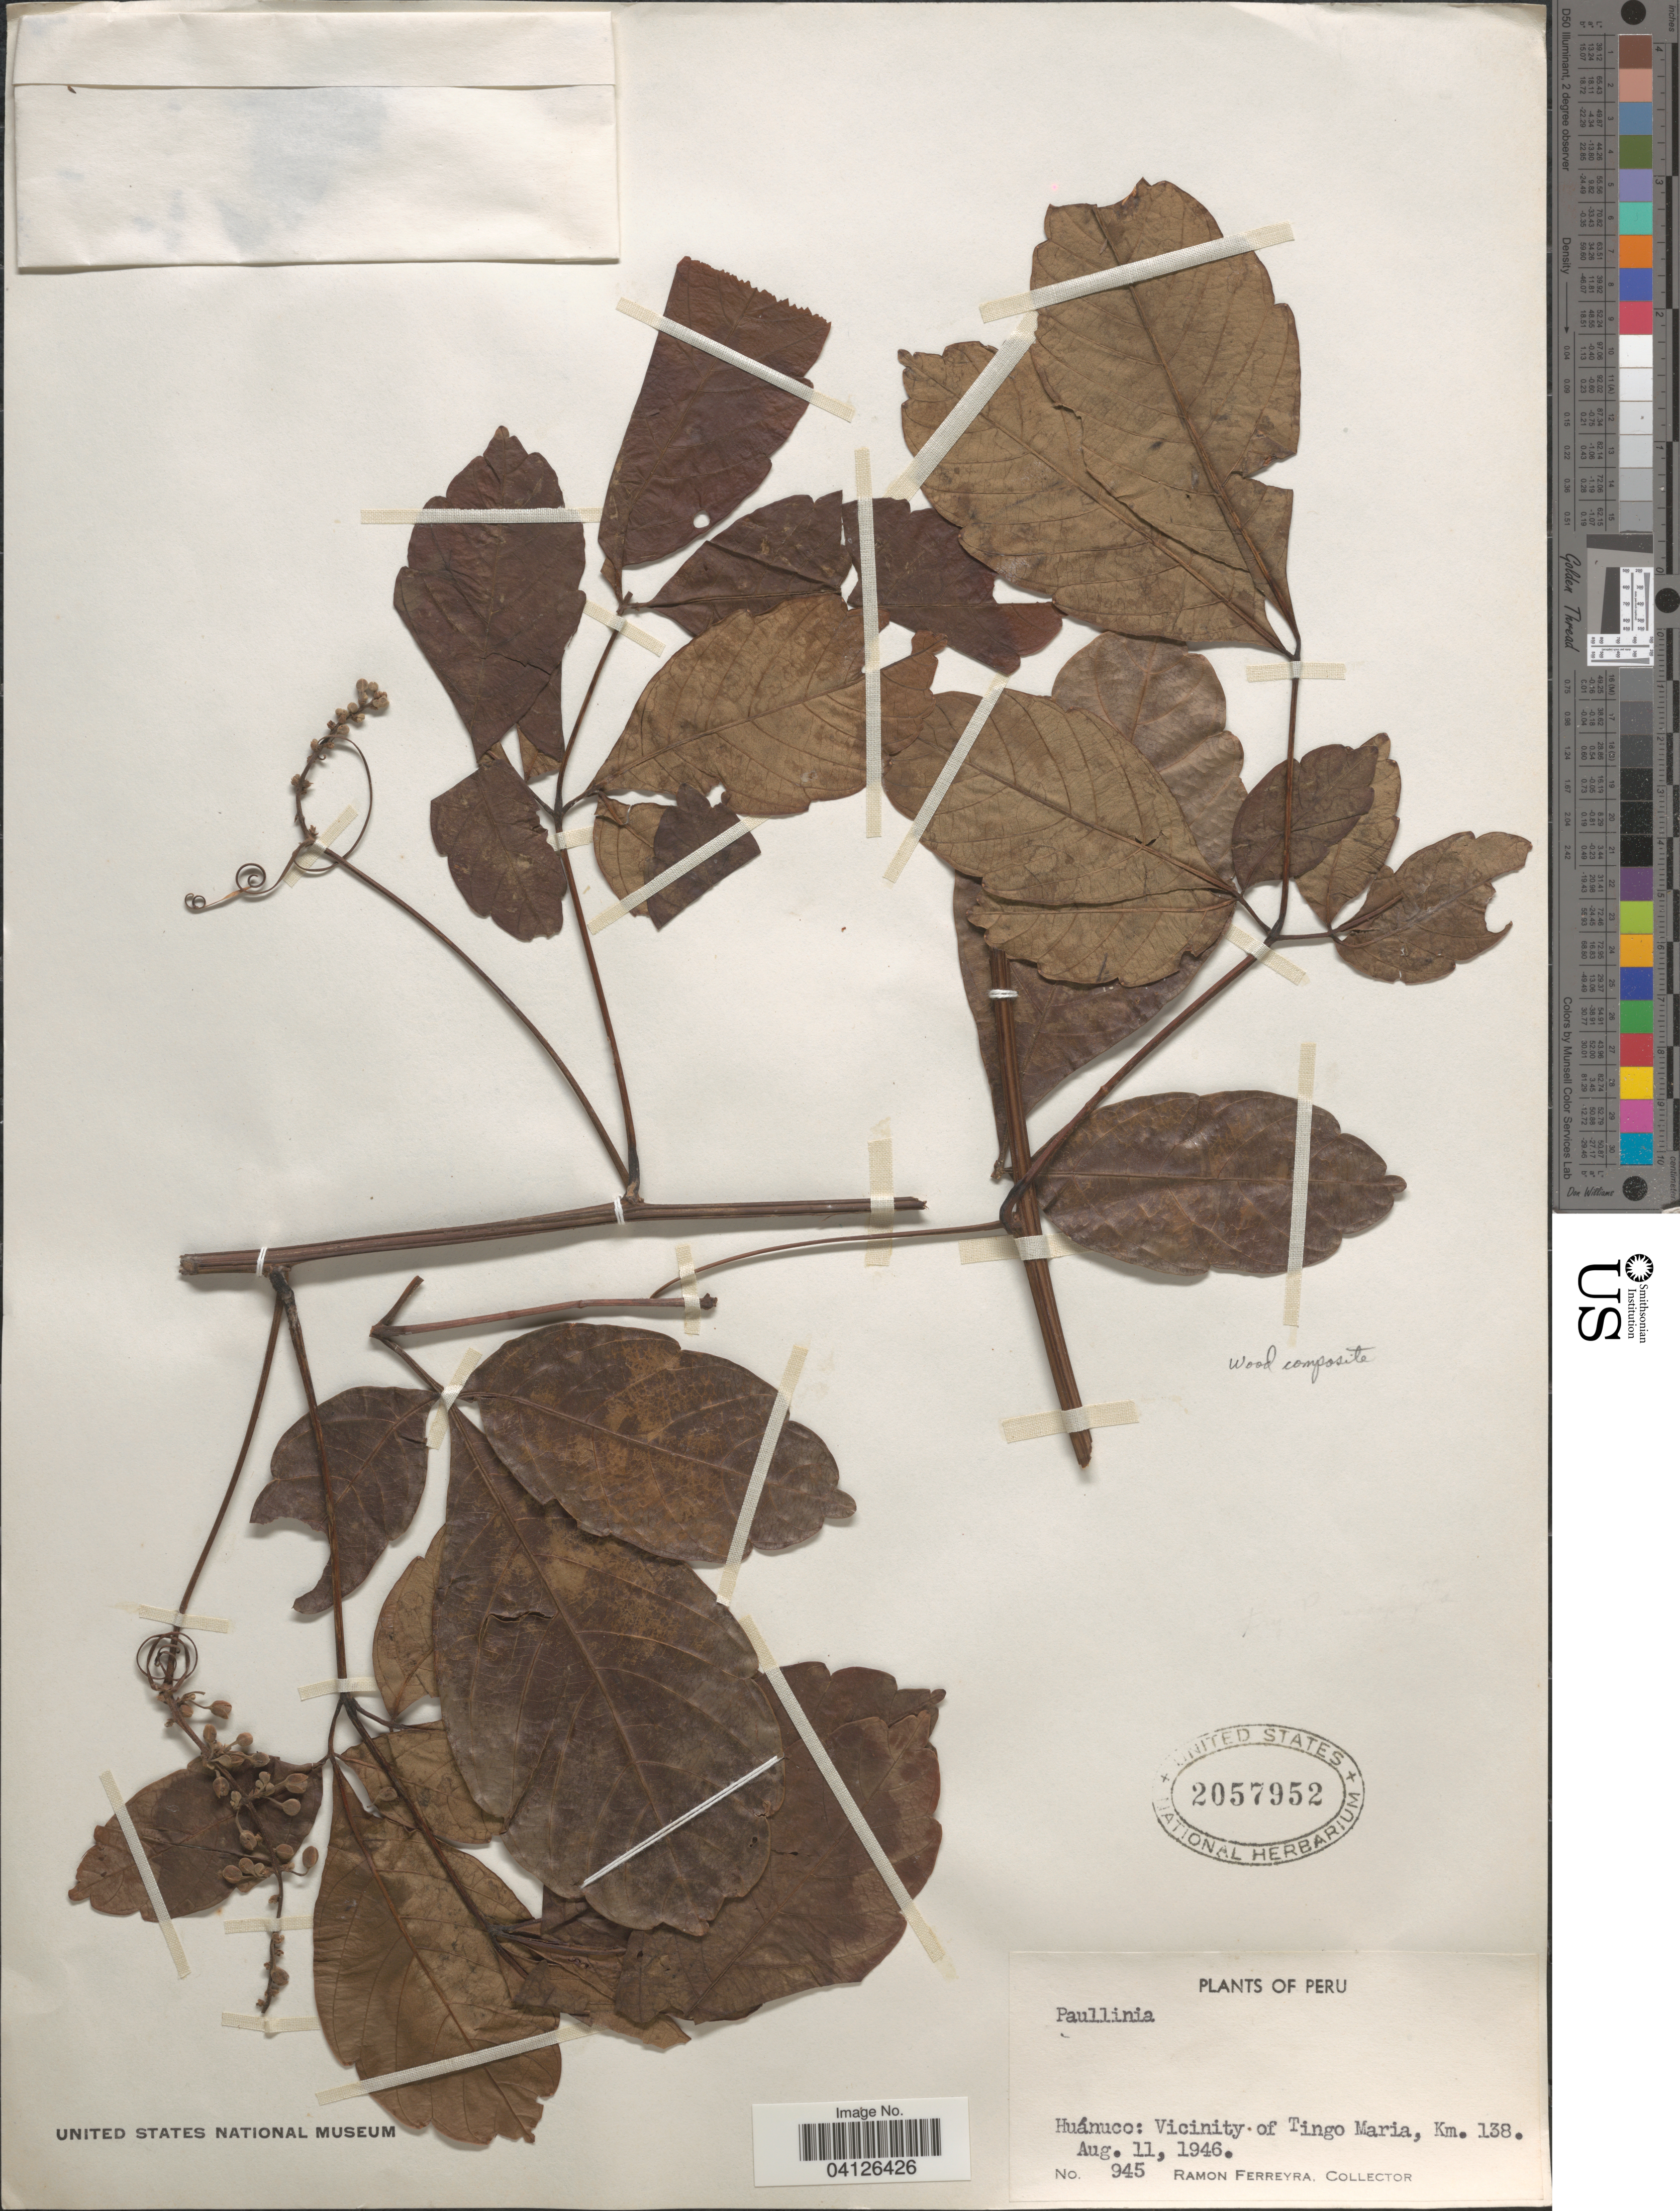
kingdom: Plantae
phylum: Tracheophyta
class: Magnoliopsida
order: Sapindales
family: Sapindaceae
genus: Paullinia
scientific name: Paullinia sp.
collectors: R. A. Ferreyra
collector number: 945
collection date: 1946-08-11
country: Peru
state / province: Huánuco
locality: Vicinity of Tingo Maria, Km. 138.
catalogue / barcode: US 2057952